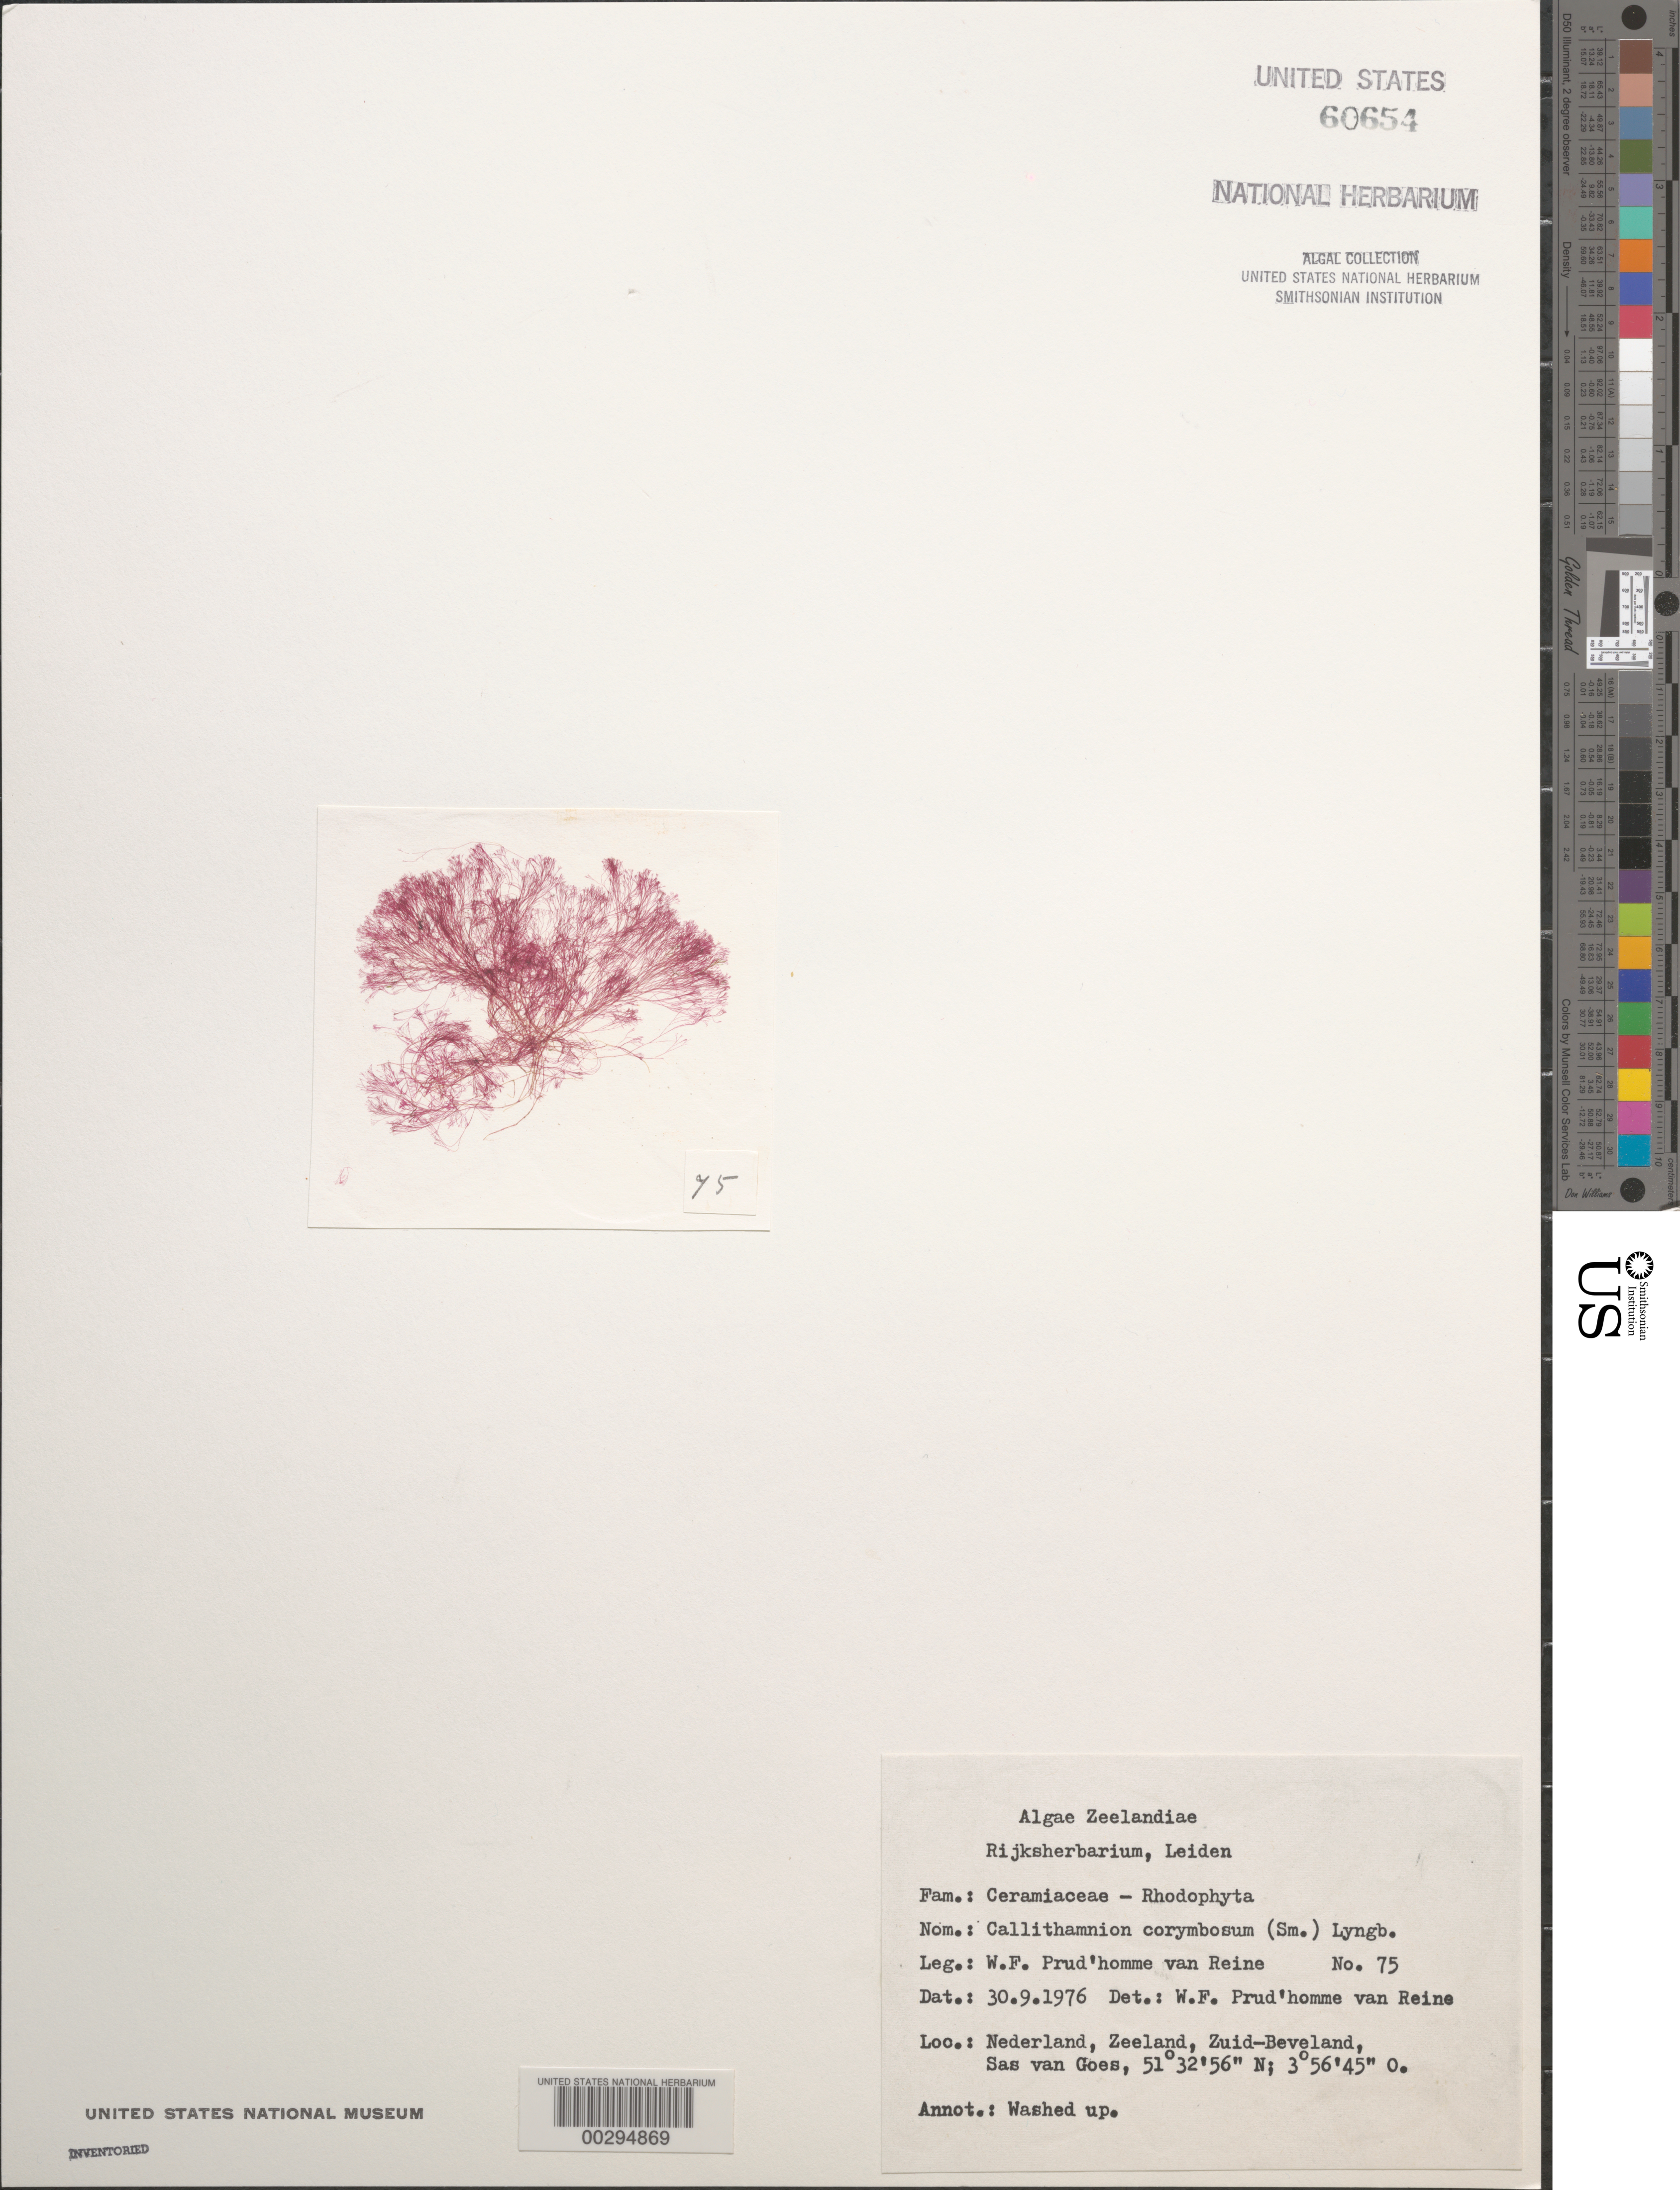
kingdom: Plantae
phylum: Rhodophyta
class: Florideophyceae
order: Ceramiales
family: Callithamniaceae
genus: Callithamnion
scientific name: Callithamnion corymbosum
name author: (Sm.) Lyngb.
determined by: Prud'homme van Reine, W. F.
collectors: W. Prud'homme van Reine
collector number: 75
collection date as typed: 30 Sep 1976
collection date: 1976-09-30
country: Netherlands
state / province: Zeeland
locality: Sas van goes, zuid-beveland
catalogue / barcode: US 60654